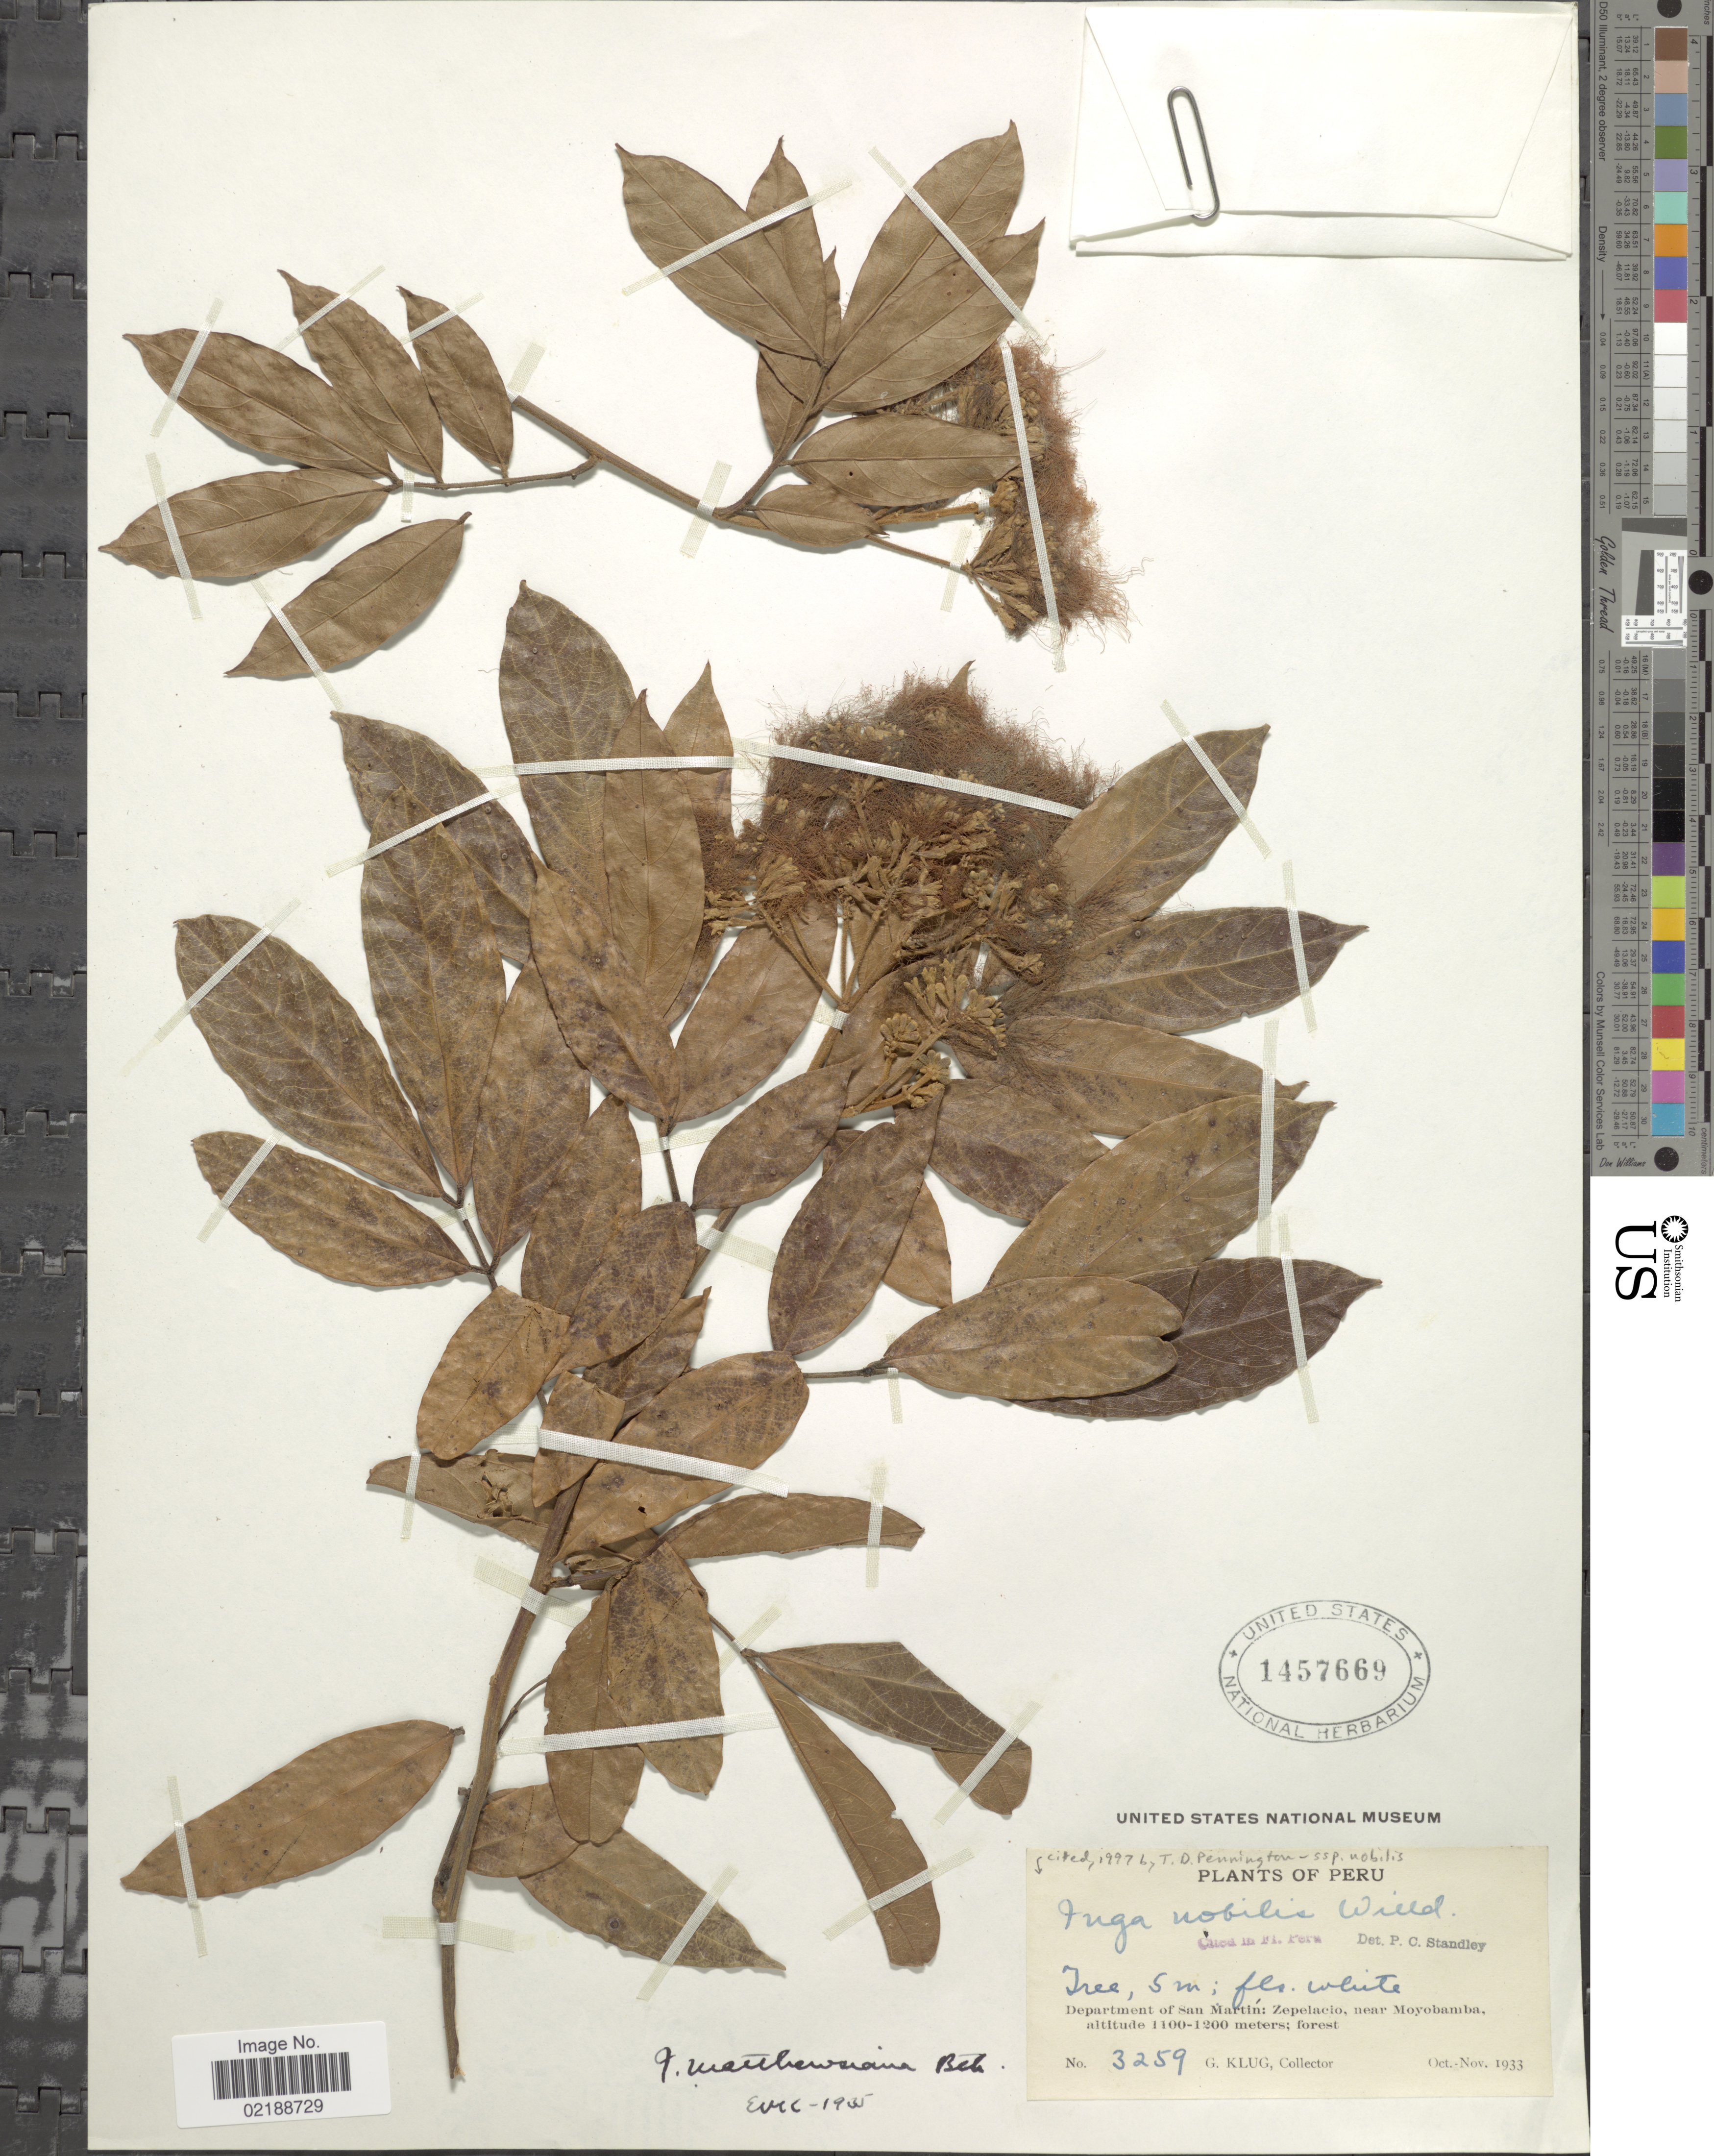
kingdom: Plantae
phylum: Tracheophyta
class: Magnoliopsida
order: Fabales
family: Fabaceae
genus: Inga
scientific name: Inga nobilis subsp. nobilis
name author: Willd.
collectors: G. Klug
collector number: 3259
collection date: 1933-10/1933-11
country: Peru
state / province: San Martín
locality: Department of San Martín: Zepelacio, near Moyobamba; forest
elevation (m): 1100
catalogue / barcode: US 1457669